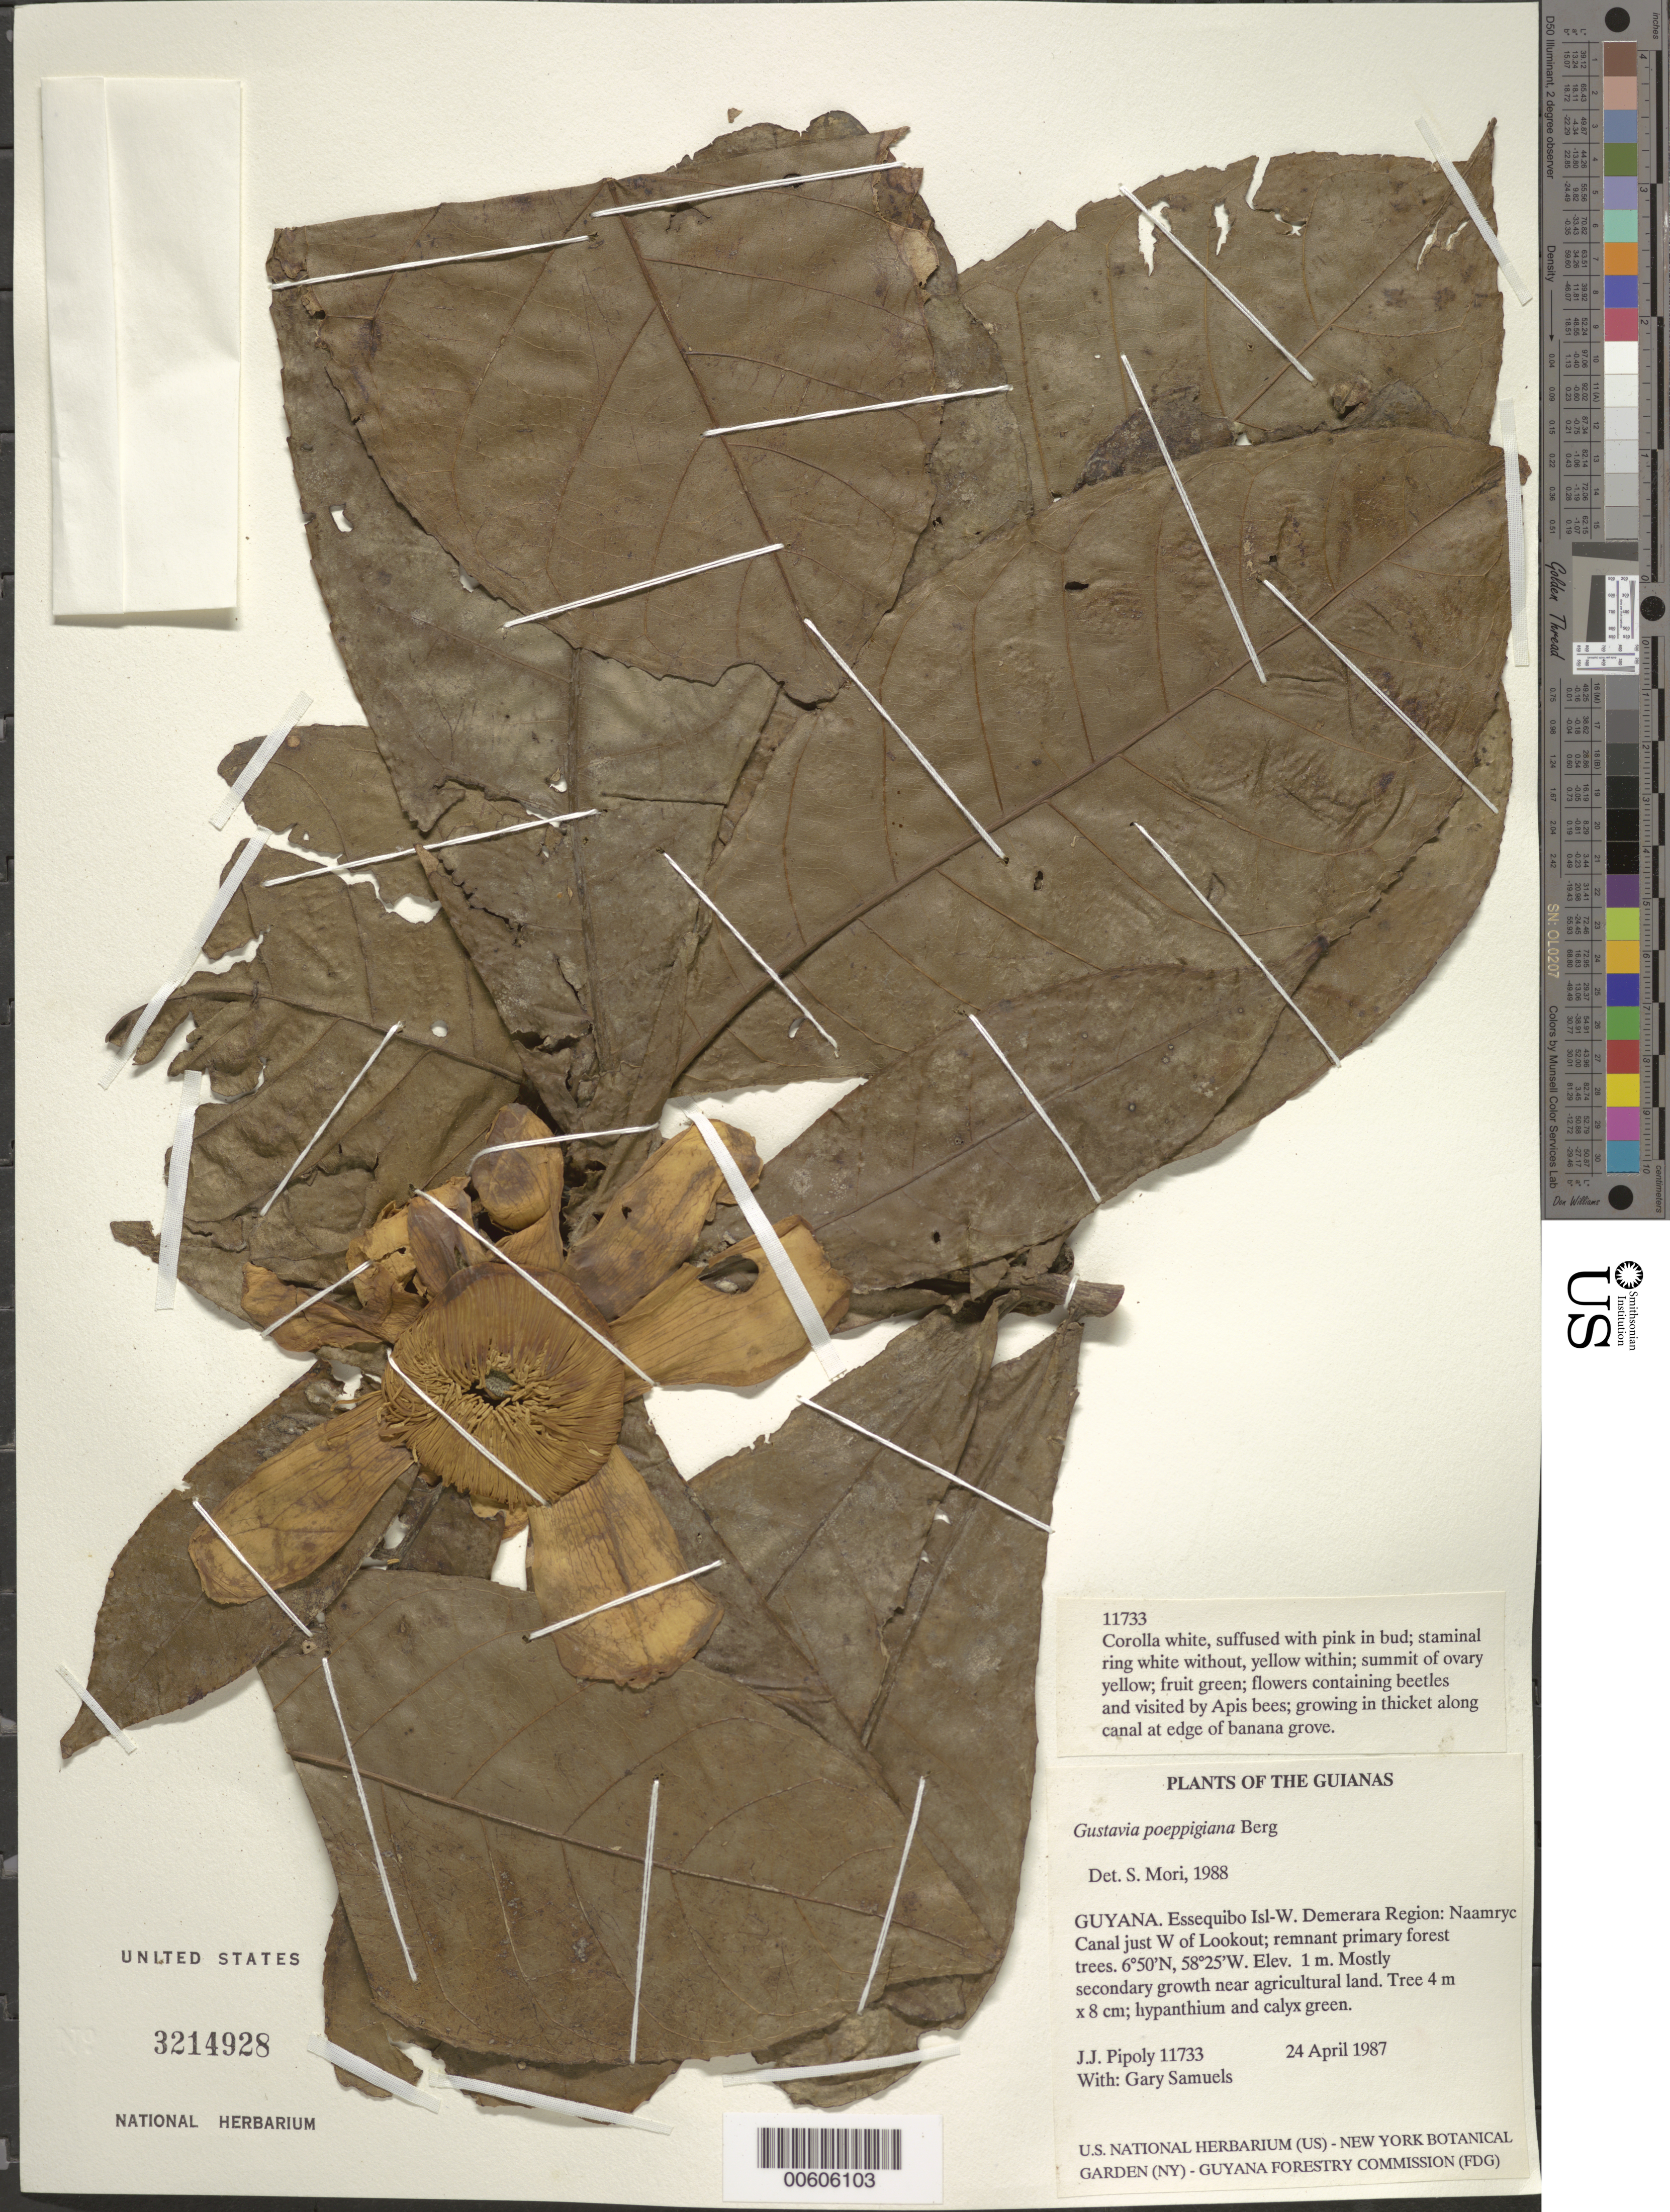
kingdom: Plantae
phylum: Tracheophyta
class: Magnoliopsida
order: Ericales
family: Lecythidaceae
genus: Gustavia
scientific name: Gustavia poeppigiana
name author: O. Berg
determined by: Mori, Scott A.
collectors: J. J. Pipoly & G. Bacchus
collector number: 11733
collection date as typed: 24 April 1987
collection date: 1987-04-24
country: Guyana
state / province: Essequibo Isl-W. Demerara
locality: Naamryck Canal just W of Lookout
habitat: Remnant primary forest trees. Mostly secondary growth near agricultural land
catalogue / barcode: US 3214928